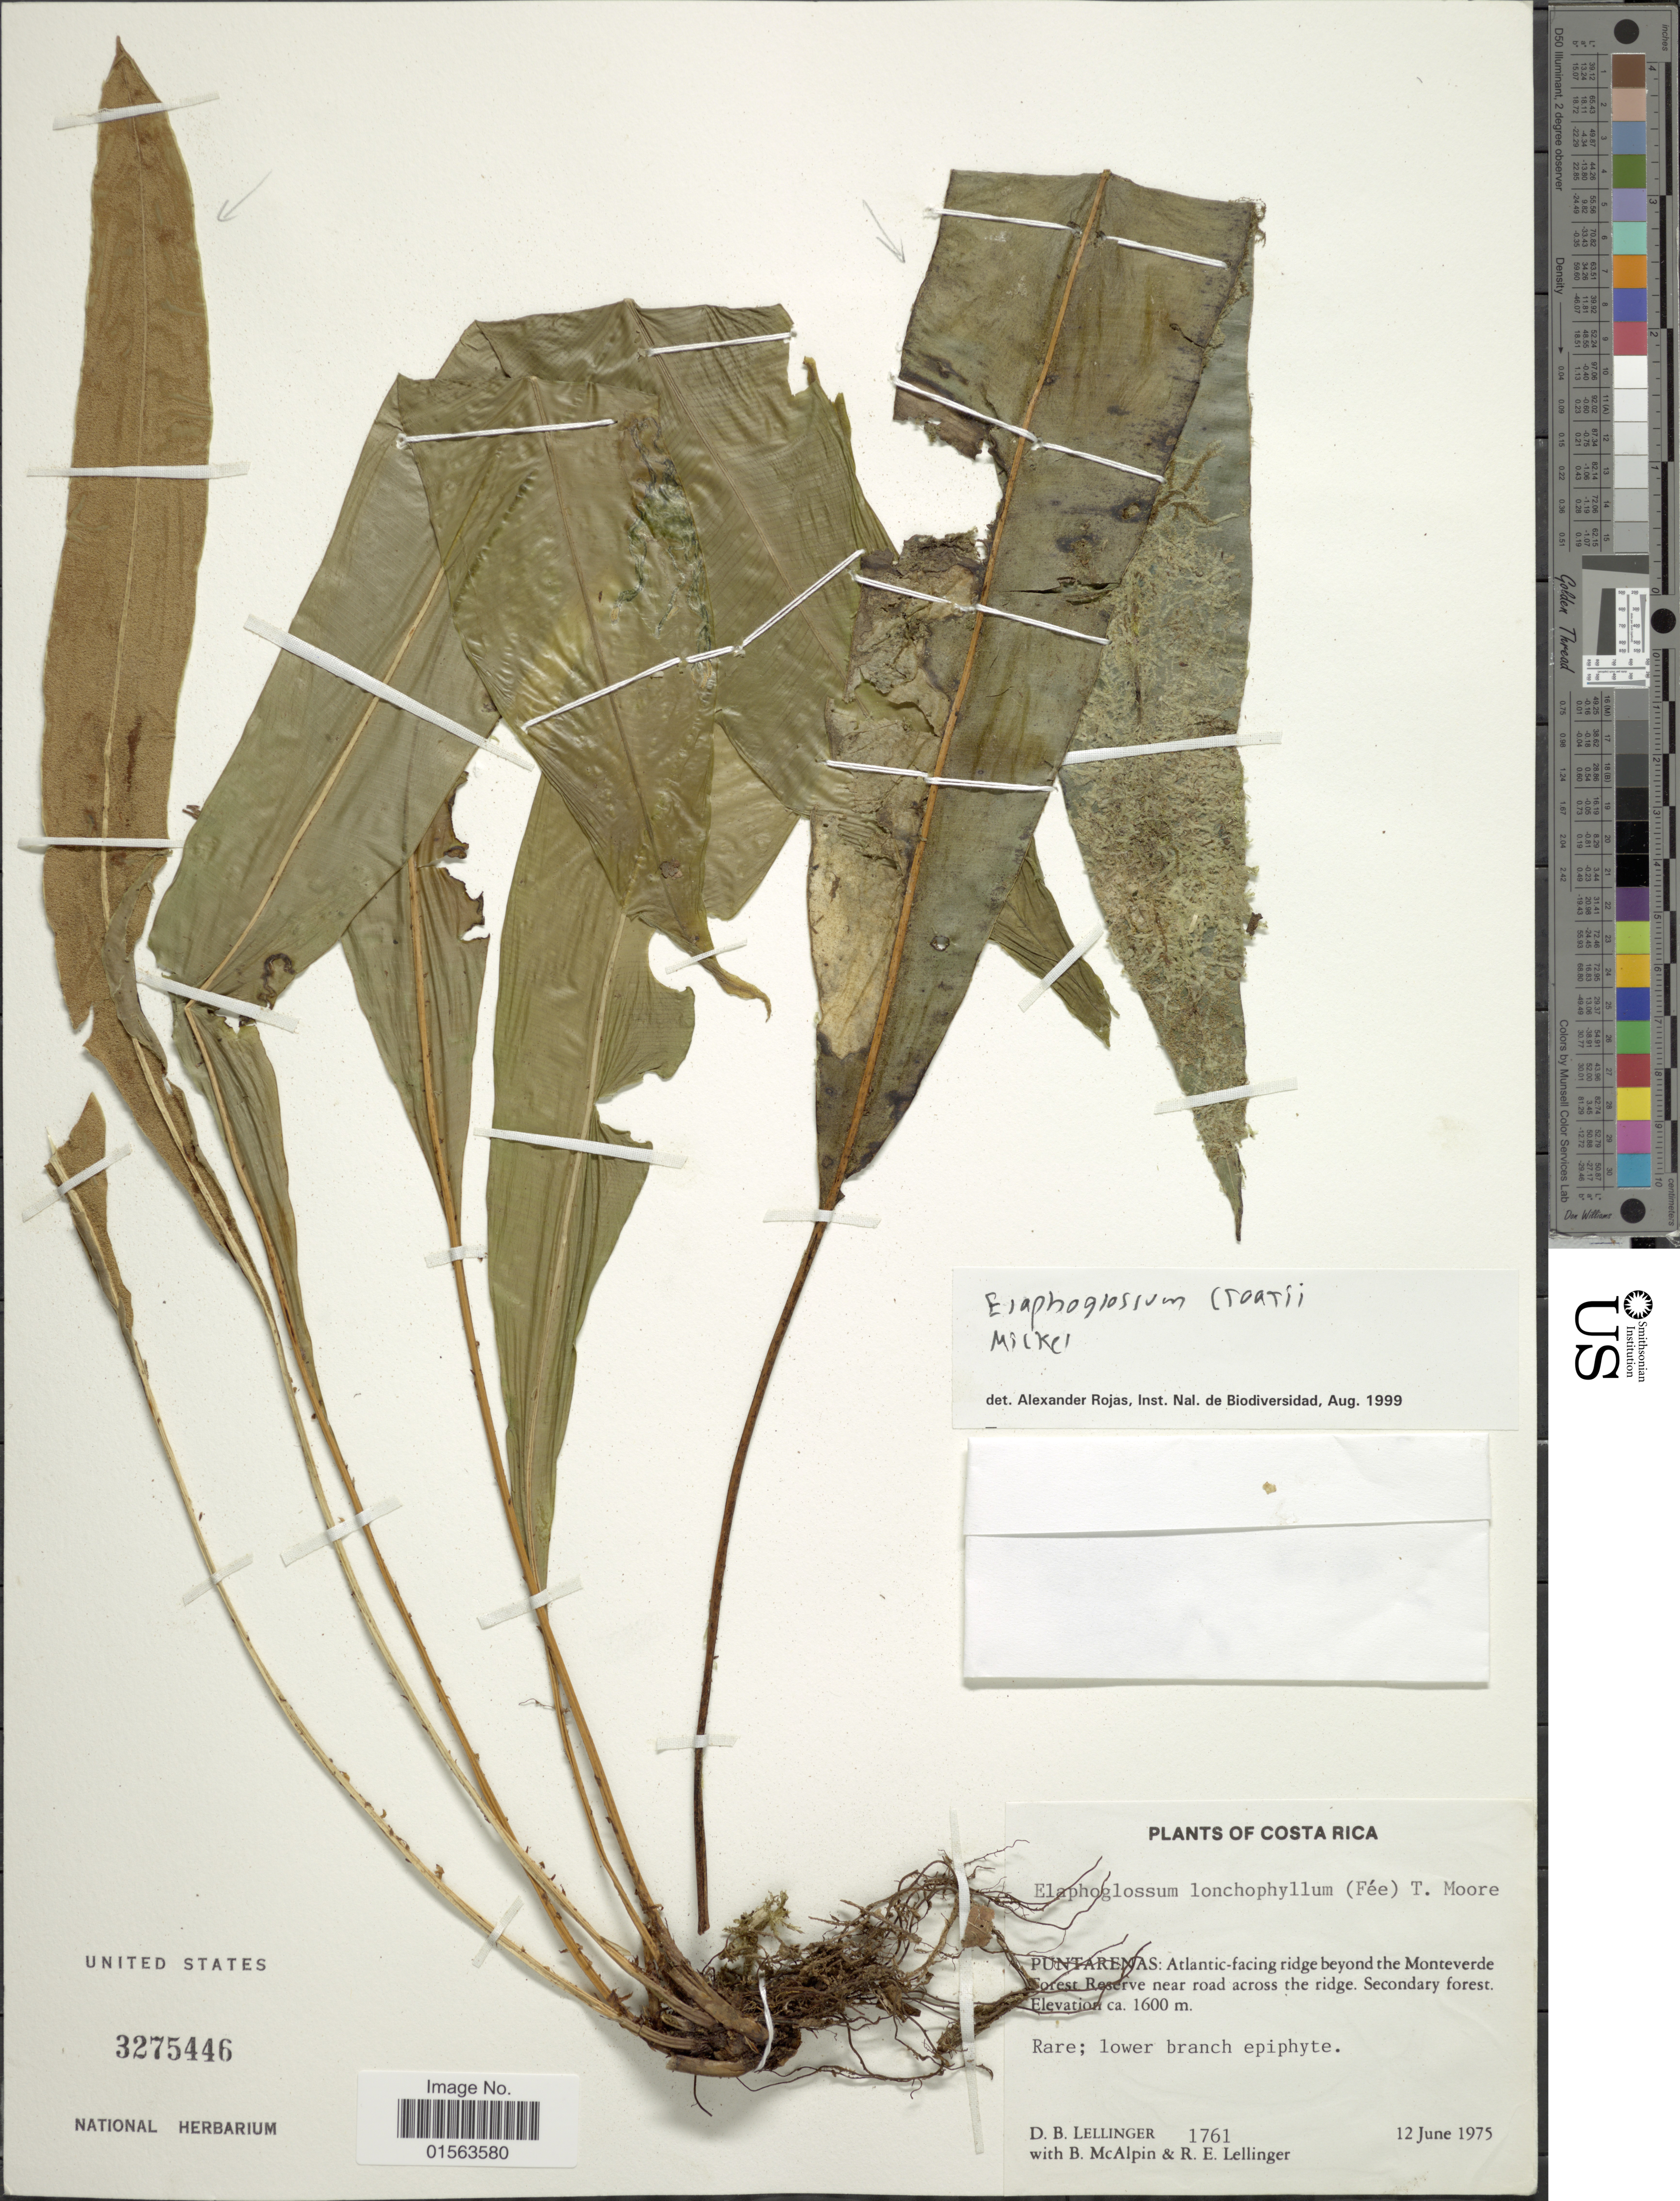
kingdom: Plantae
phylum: Tracheophyta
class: Polypodiopsida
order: Polypodiales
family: Dryopteridaceae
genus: Elaphoglossum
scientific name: Elaphoglossum croatii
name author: Mickel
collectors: D. B. Lellinger, B. McAlpin & R. E. Lellinger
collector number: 1761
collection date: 1975-06-12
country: Costa Rica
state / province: Puntarenas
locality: Puntarenas: Atlantic-facing ridge beyond the the Monteverde Forest Reserve near road across the ridge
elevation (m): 1600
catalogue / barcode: US 3275446